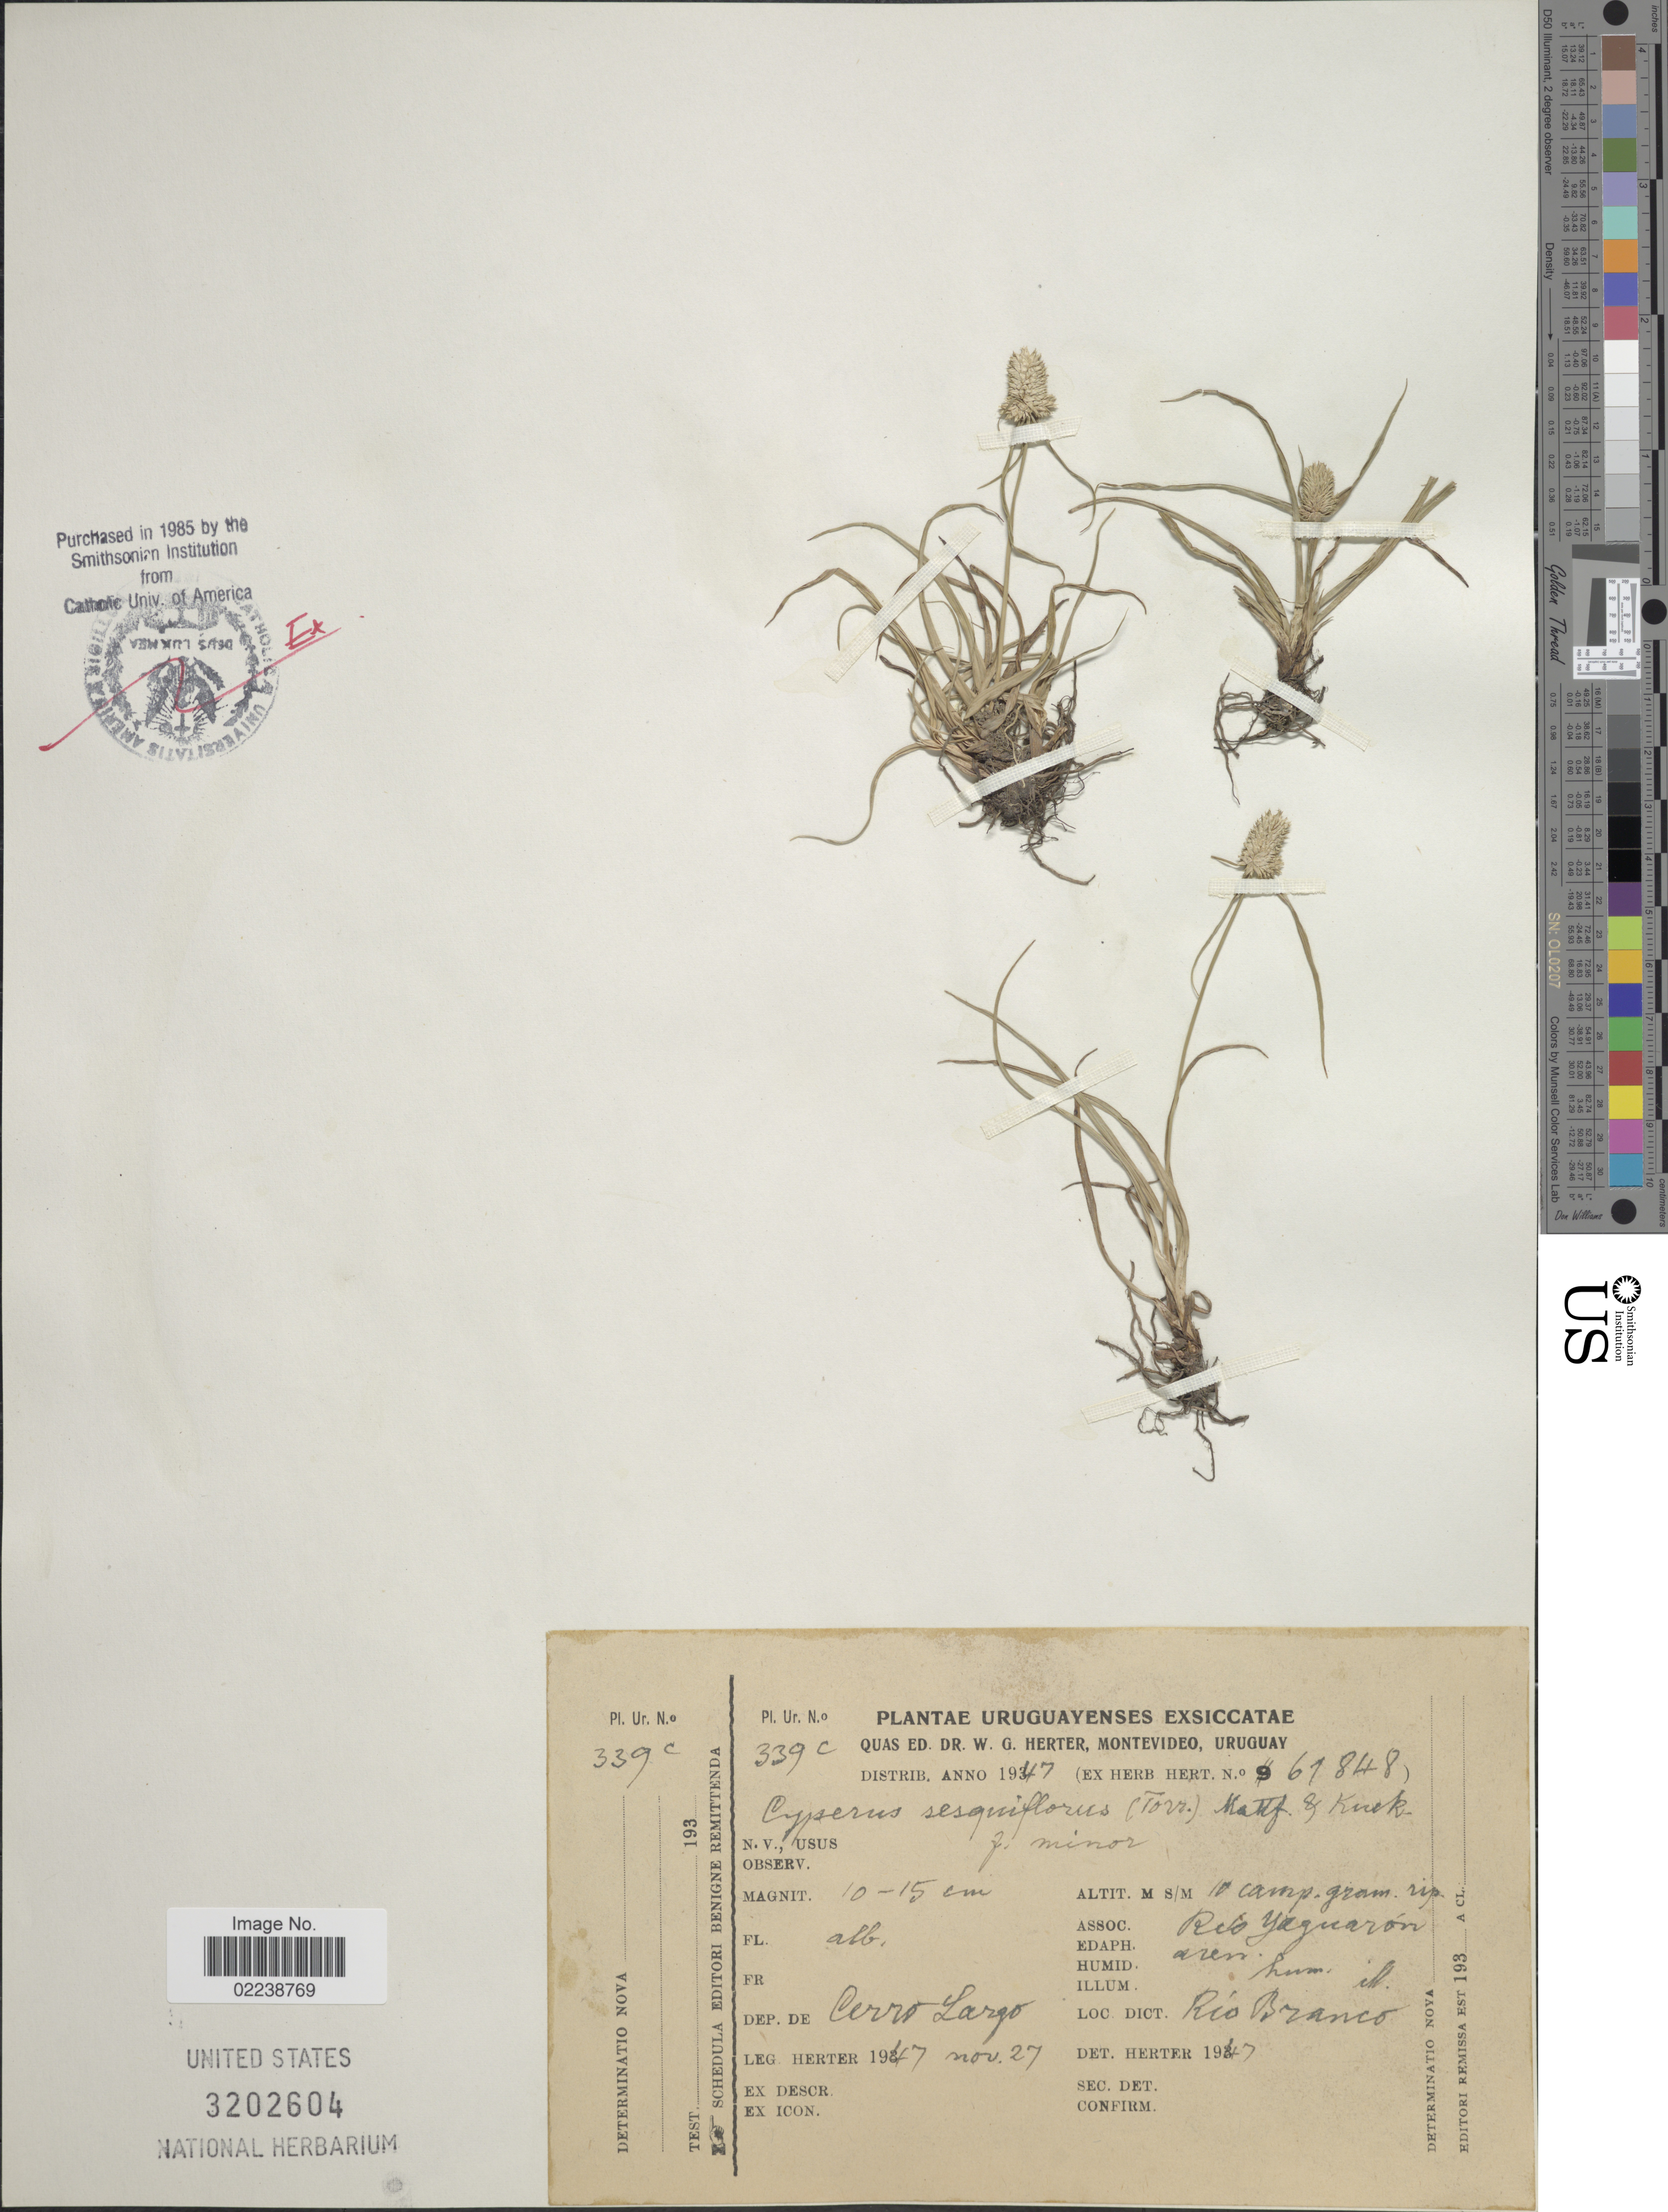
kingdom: Plantae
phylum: Tracheophyta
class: Liliopsida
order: Poales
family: Cyperaceae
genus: Cyperus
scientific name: Cyperus sesquiflorus subsp. sesquiflorus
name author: (Torr.) Mattf. & Kük.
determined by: Strong, M. T., (US), Smithsonian Institution - National Museum of Natural History (UNITED STATES)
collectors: W. G. Herter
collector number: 339c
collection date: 1947-11-27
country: Uruguay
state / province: Cerro Largo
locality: Rio Branco, Rio Yaguaron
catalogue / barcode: US 3202604